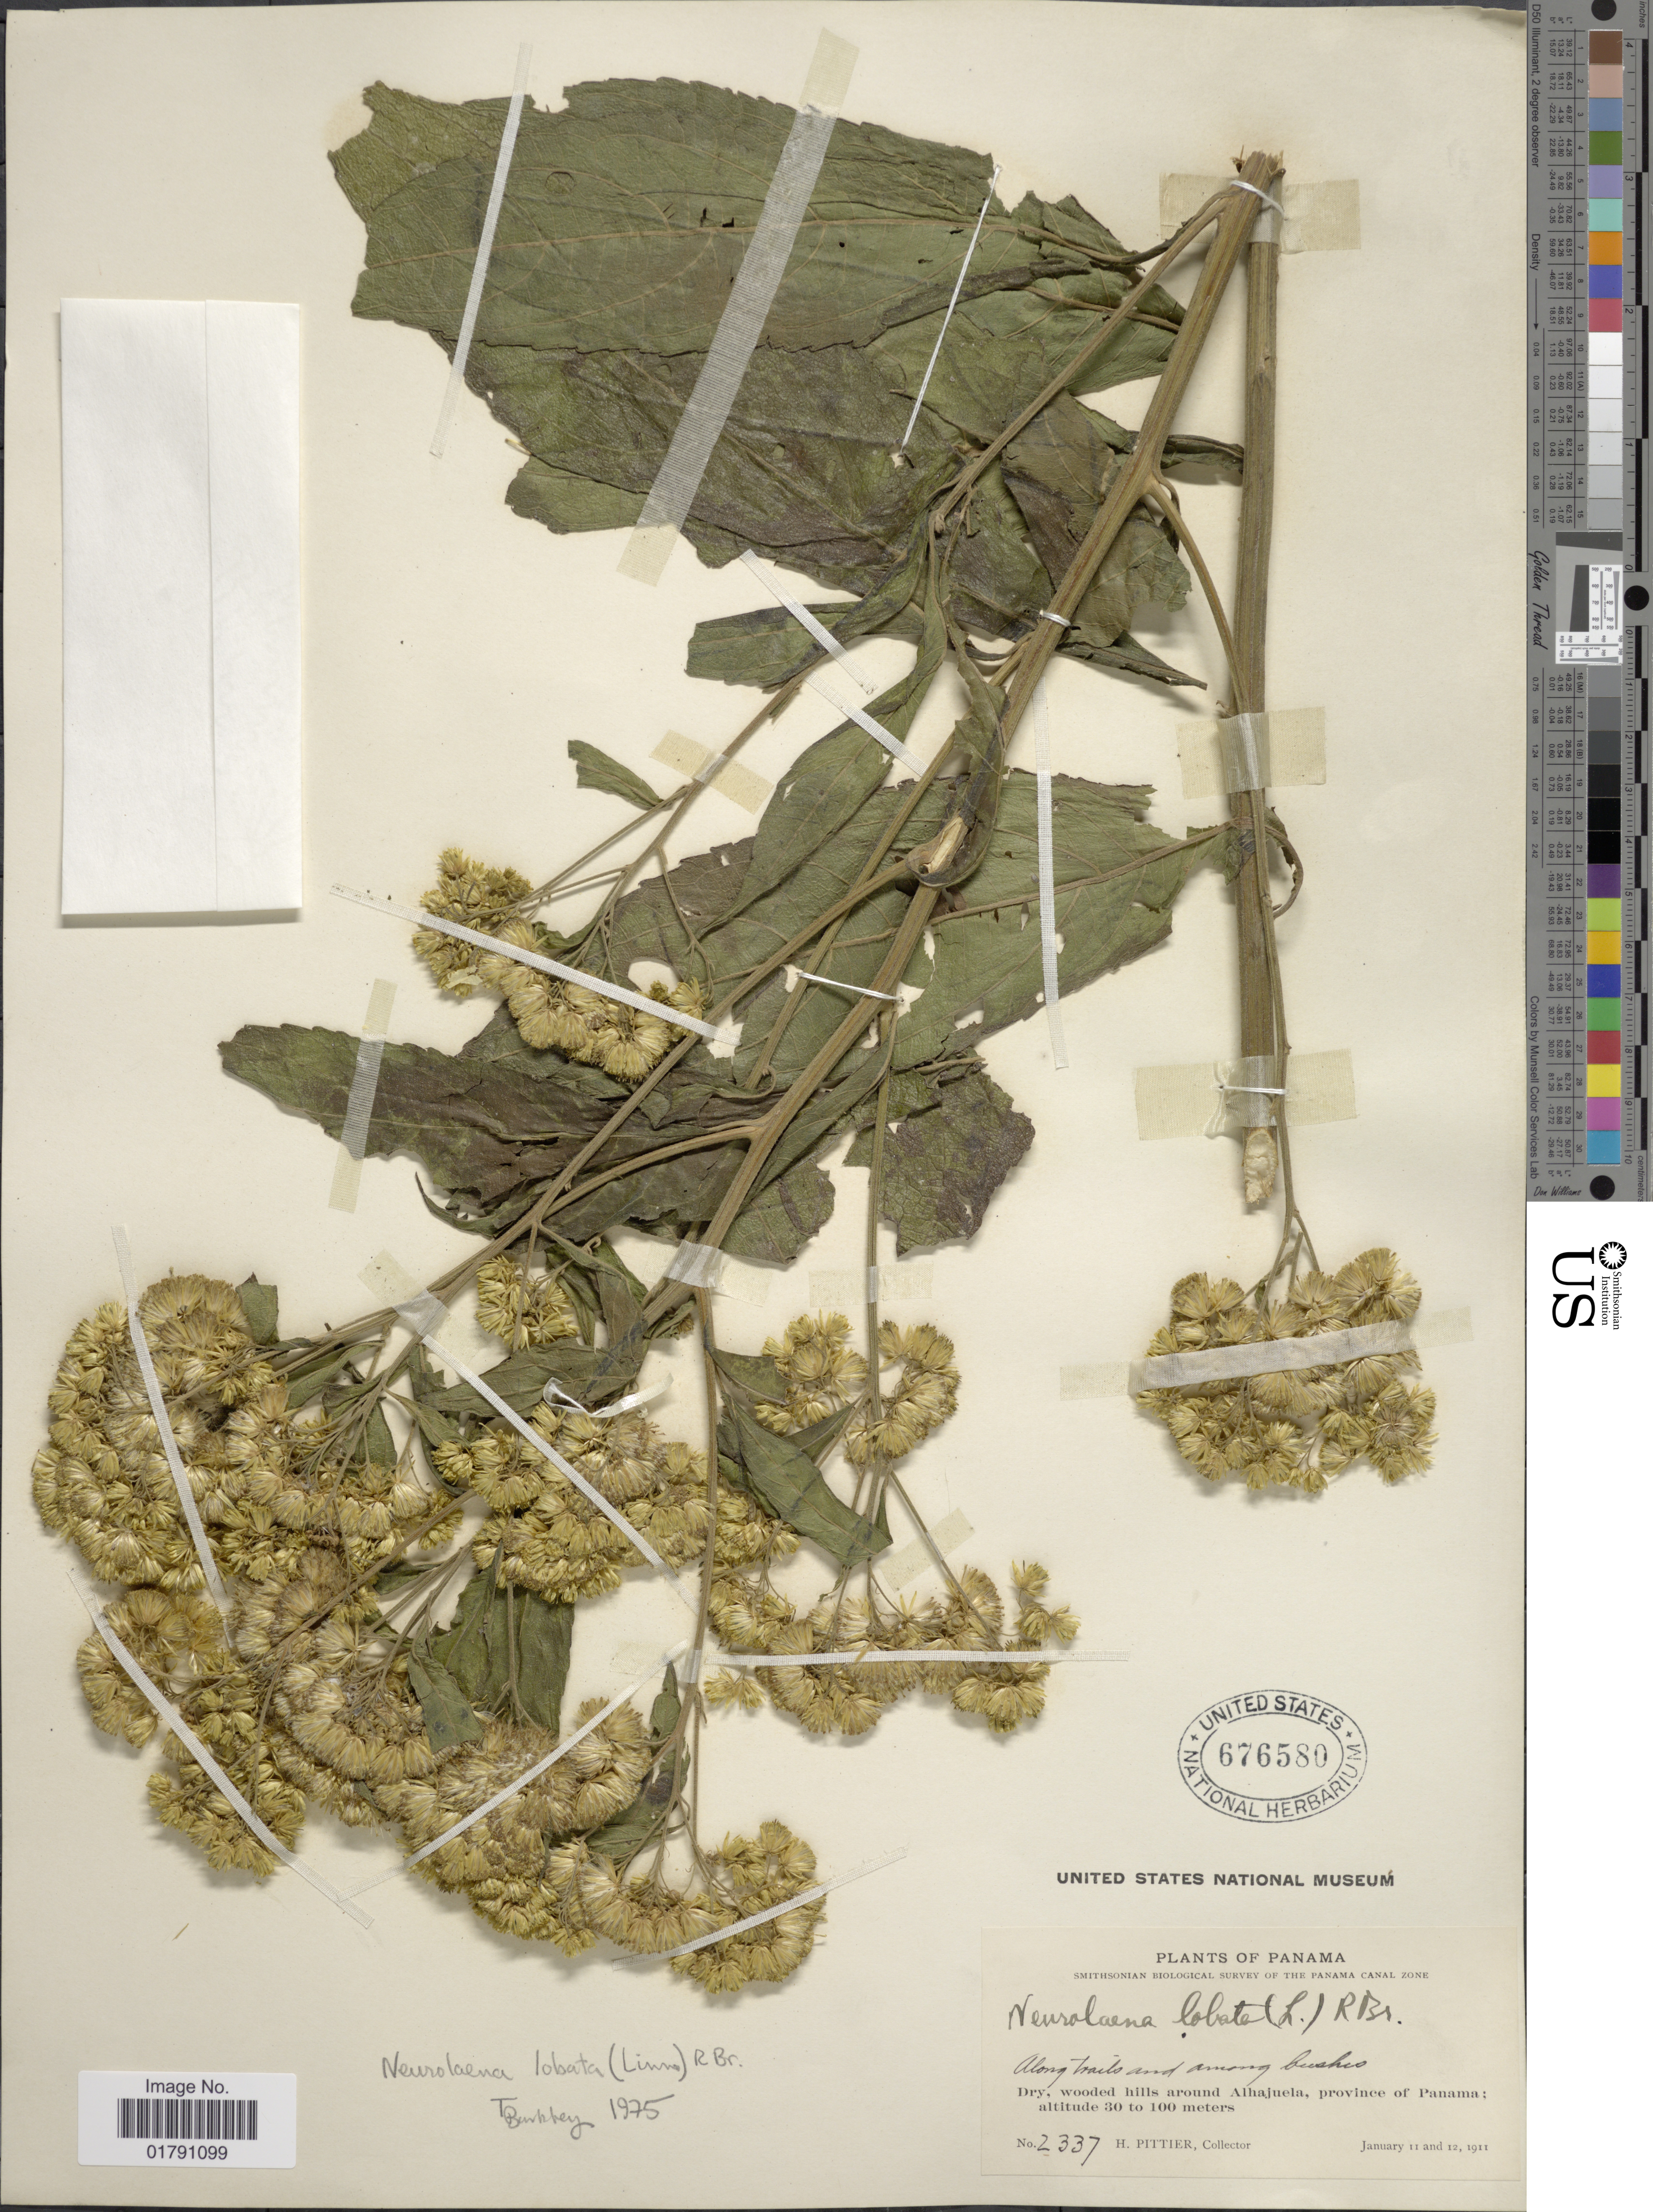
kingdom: Plantae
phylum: Tracheophyta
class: Magnoliopsida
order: Asterales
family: Asteraceae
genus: Neurolaena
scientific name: Neurolaena lobata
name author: (L.) R. Br. ex Cass.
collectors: H. F. Pittier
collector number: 2337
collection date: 1911-01-11/1911-01-12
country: Panama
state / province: Panamá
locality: Wooded hills around Alhajuela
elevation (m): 30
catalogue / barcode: US 676580